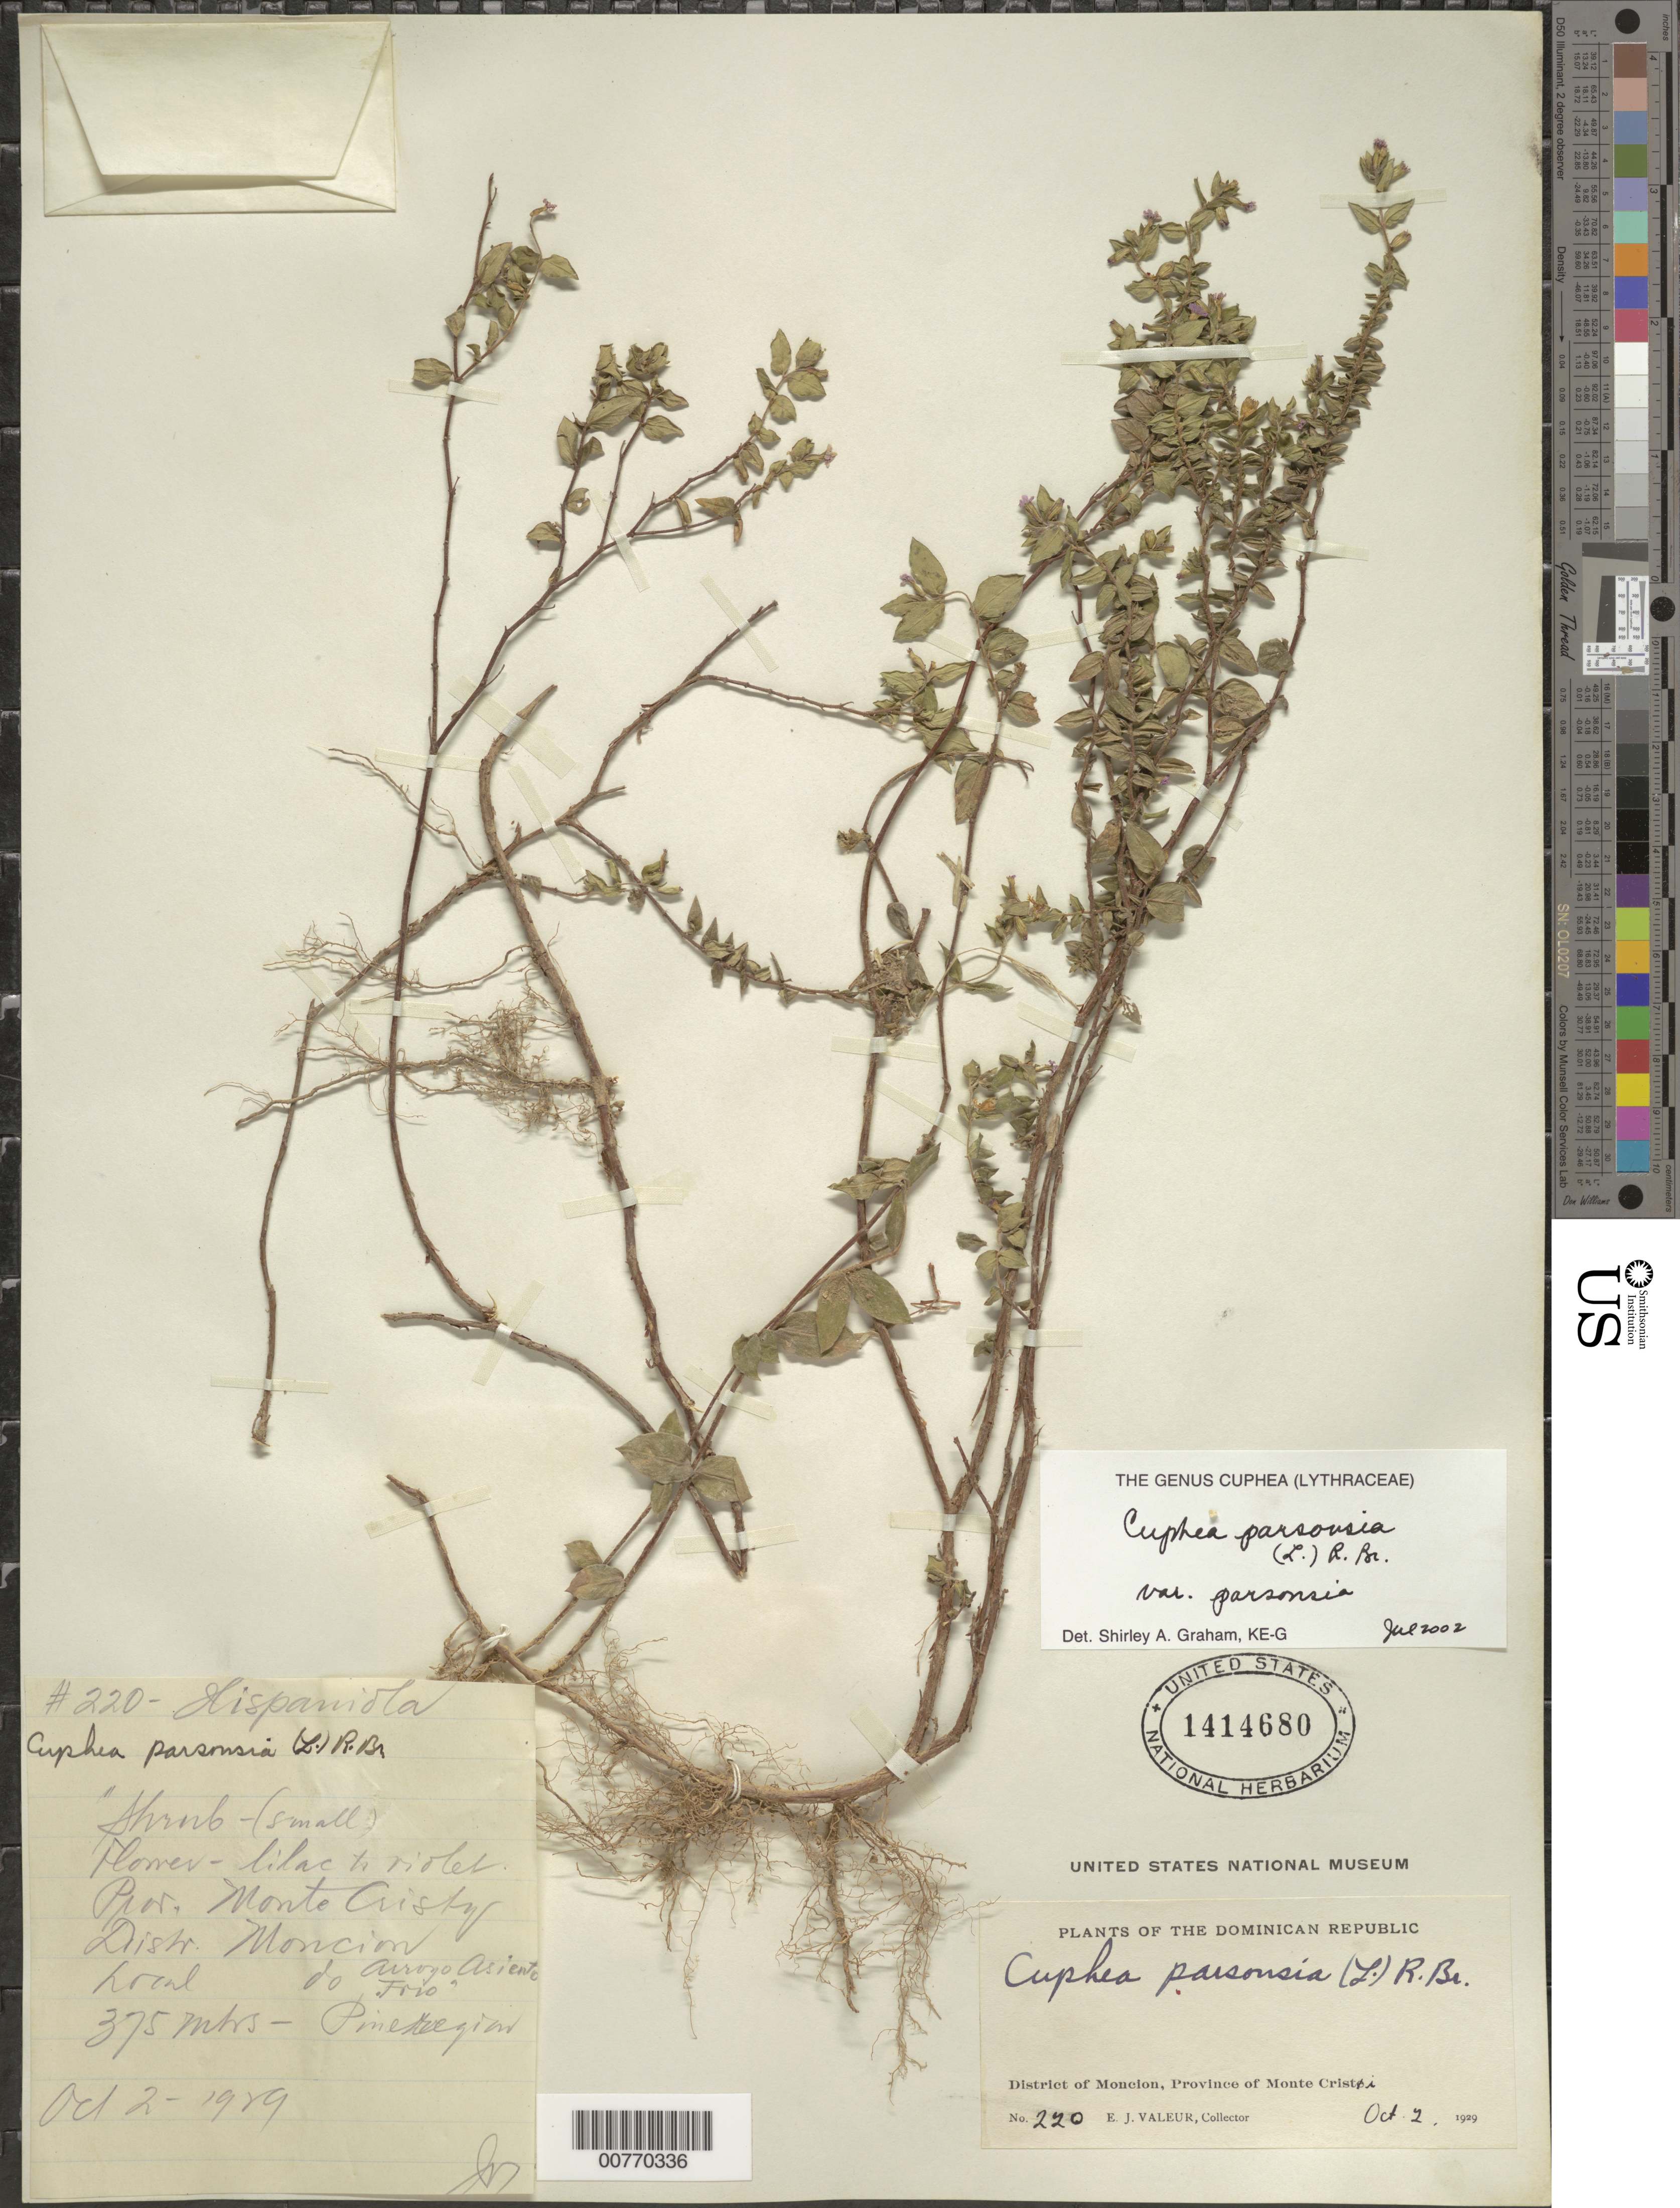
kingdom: Plantae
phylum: Tracheophyta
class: Magnoliopsida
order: Myrtales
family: Lythraceae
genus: Cuphea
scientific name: Cuphea parsonsia var. parsonsia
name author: (L.) R. Br. ex Steud.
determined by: Graham, Shirley Ann Tousch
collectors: E. Valeur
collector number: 220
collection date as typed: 02 Oct 1929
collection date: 1929-10-02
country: Dominican Republic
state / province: Monte Cristi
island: Hispaniola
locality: Monción, Arroyo Asiento Frio.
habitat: Pine region.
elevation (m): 375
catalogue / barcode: US 1414680